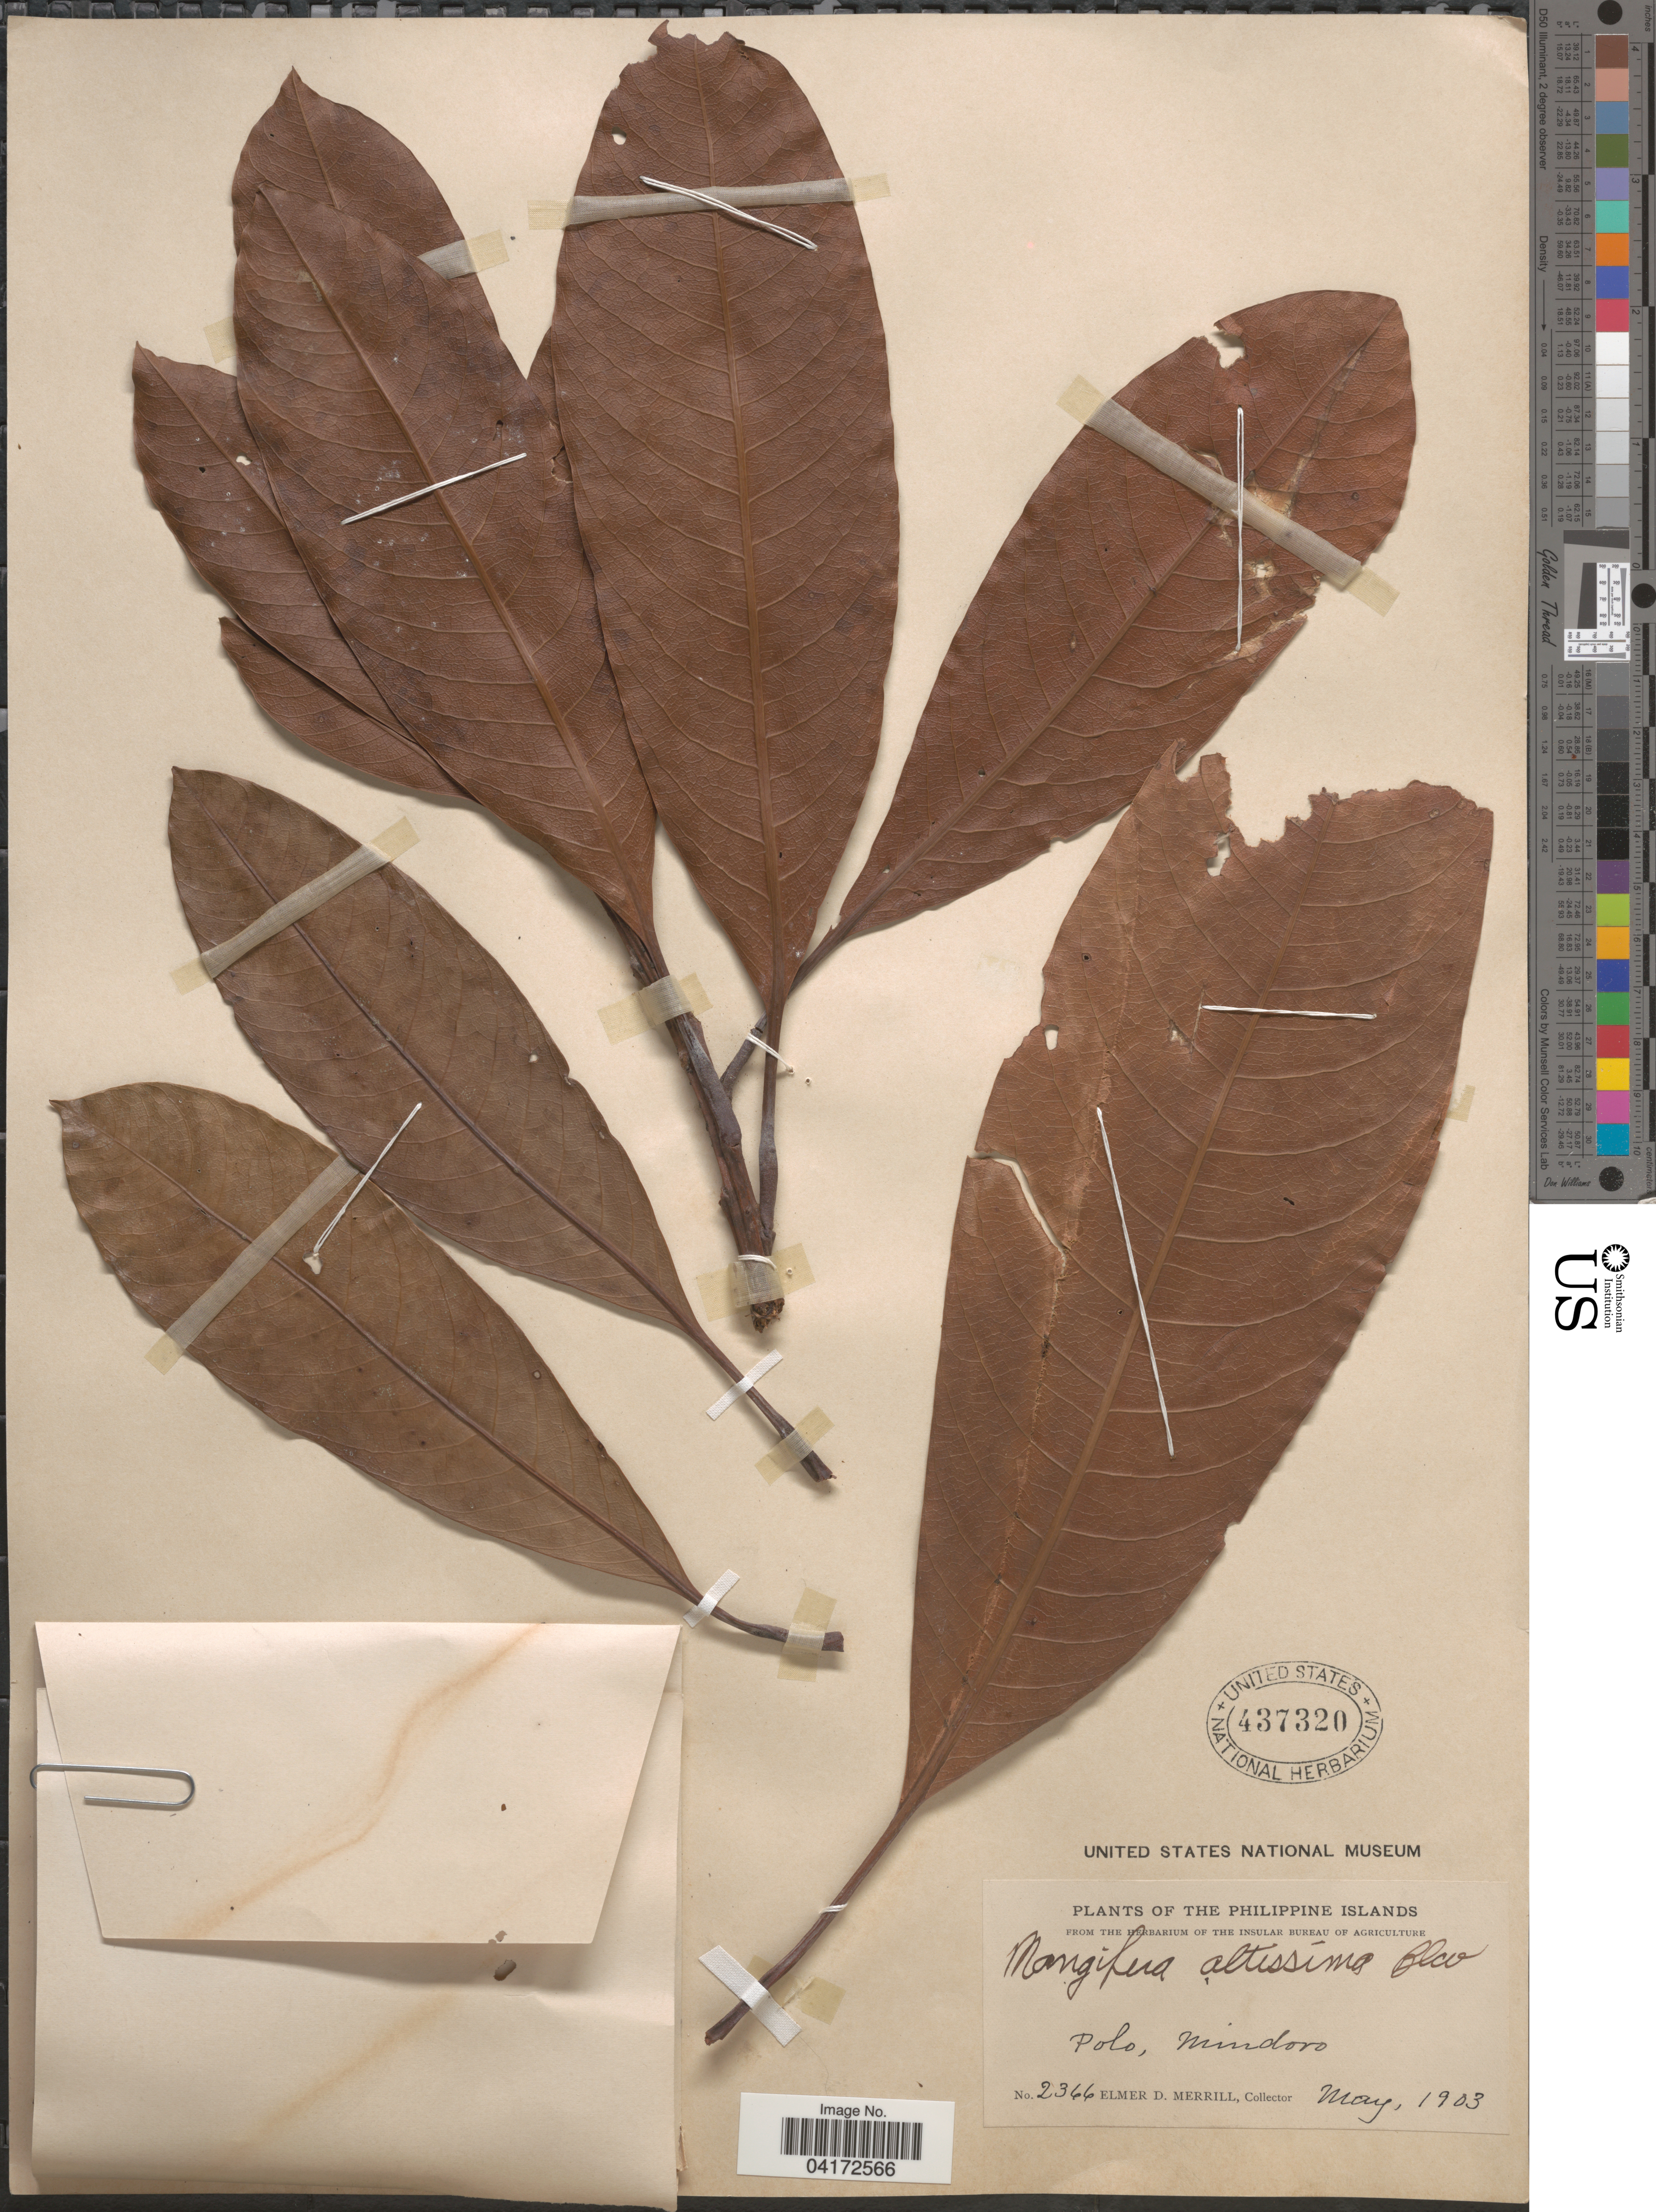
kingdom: Plantae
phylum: Tracheophyta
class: Magnoliopsida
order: Sapindales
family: Anacardiaceae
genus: Mangifera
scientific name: Mangifera altissima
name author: Blanco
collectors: E. D. Merrill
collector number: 2366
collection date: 1903-05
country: Philippines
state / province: Mimaropa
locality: Philippine Islands. Polo, Mindoro.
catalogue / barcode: US 437320